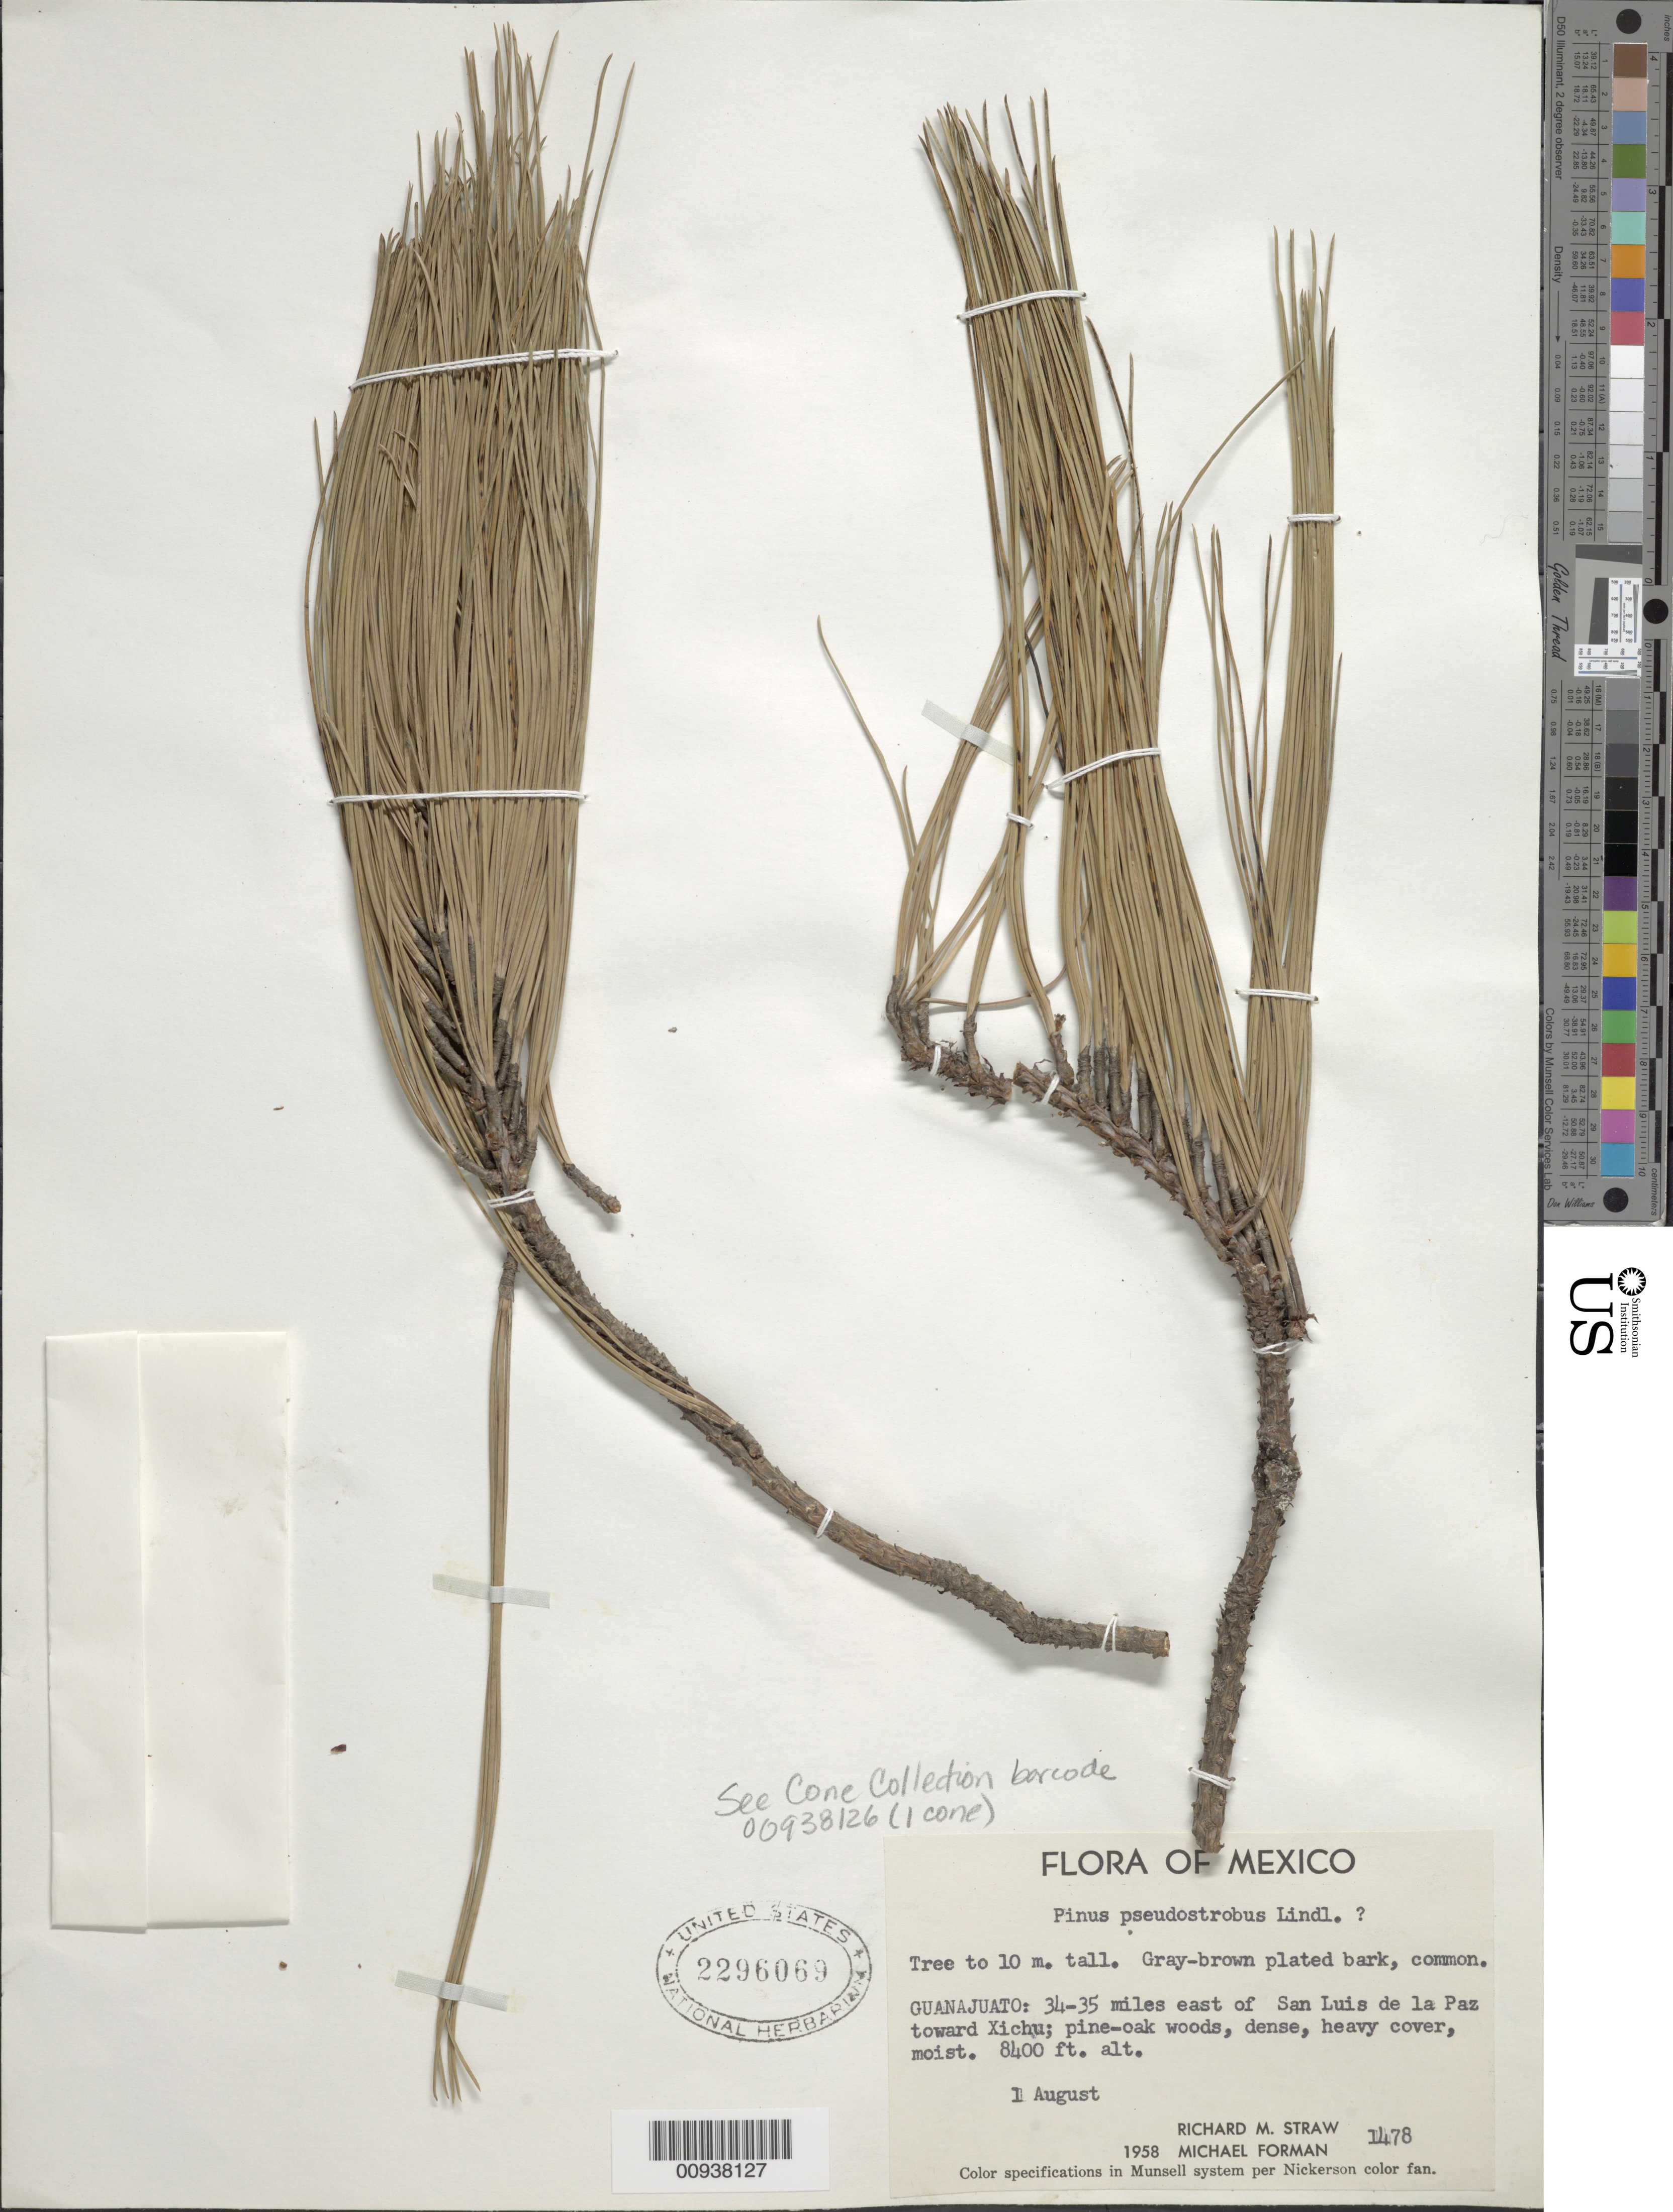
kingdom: Plantae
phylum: Tracheophyta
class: Pinopsida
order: Pinales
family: Pinaceae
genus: Pinus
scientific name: Pinus pseudostrobus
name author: Lindl.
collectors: R. M. Straw & Forman, M.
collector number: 1478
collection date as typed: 01 Aug 1958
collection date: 1958-08-01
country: Mexico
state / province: Guanajuato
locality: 34-35 miles east of San Luis de la Paz toward Xichu.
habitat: Pine-oak woods, dense, heavy cover, moist.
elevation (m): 2560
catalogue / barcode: US 2296069